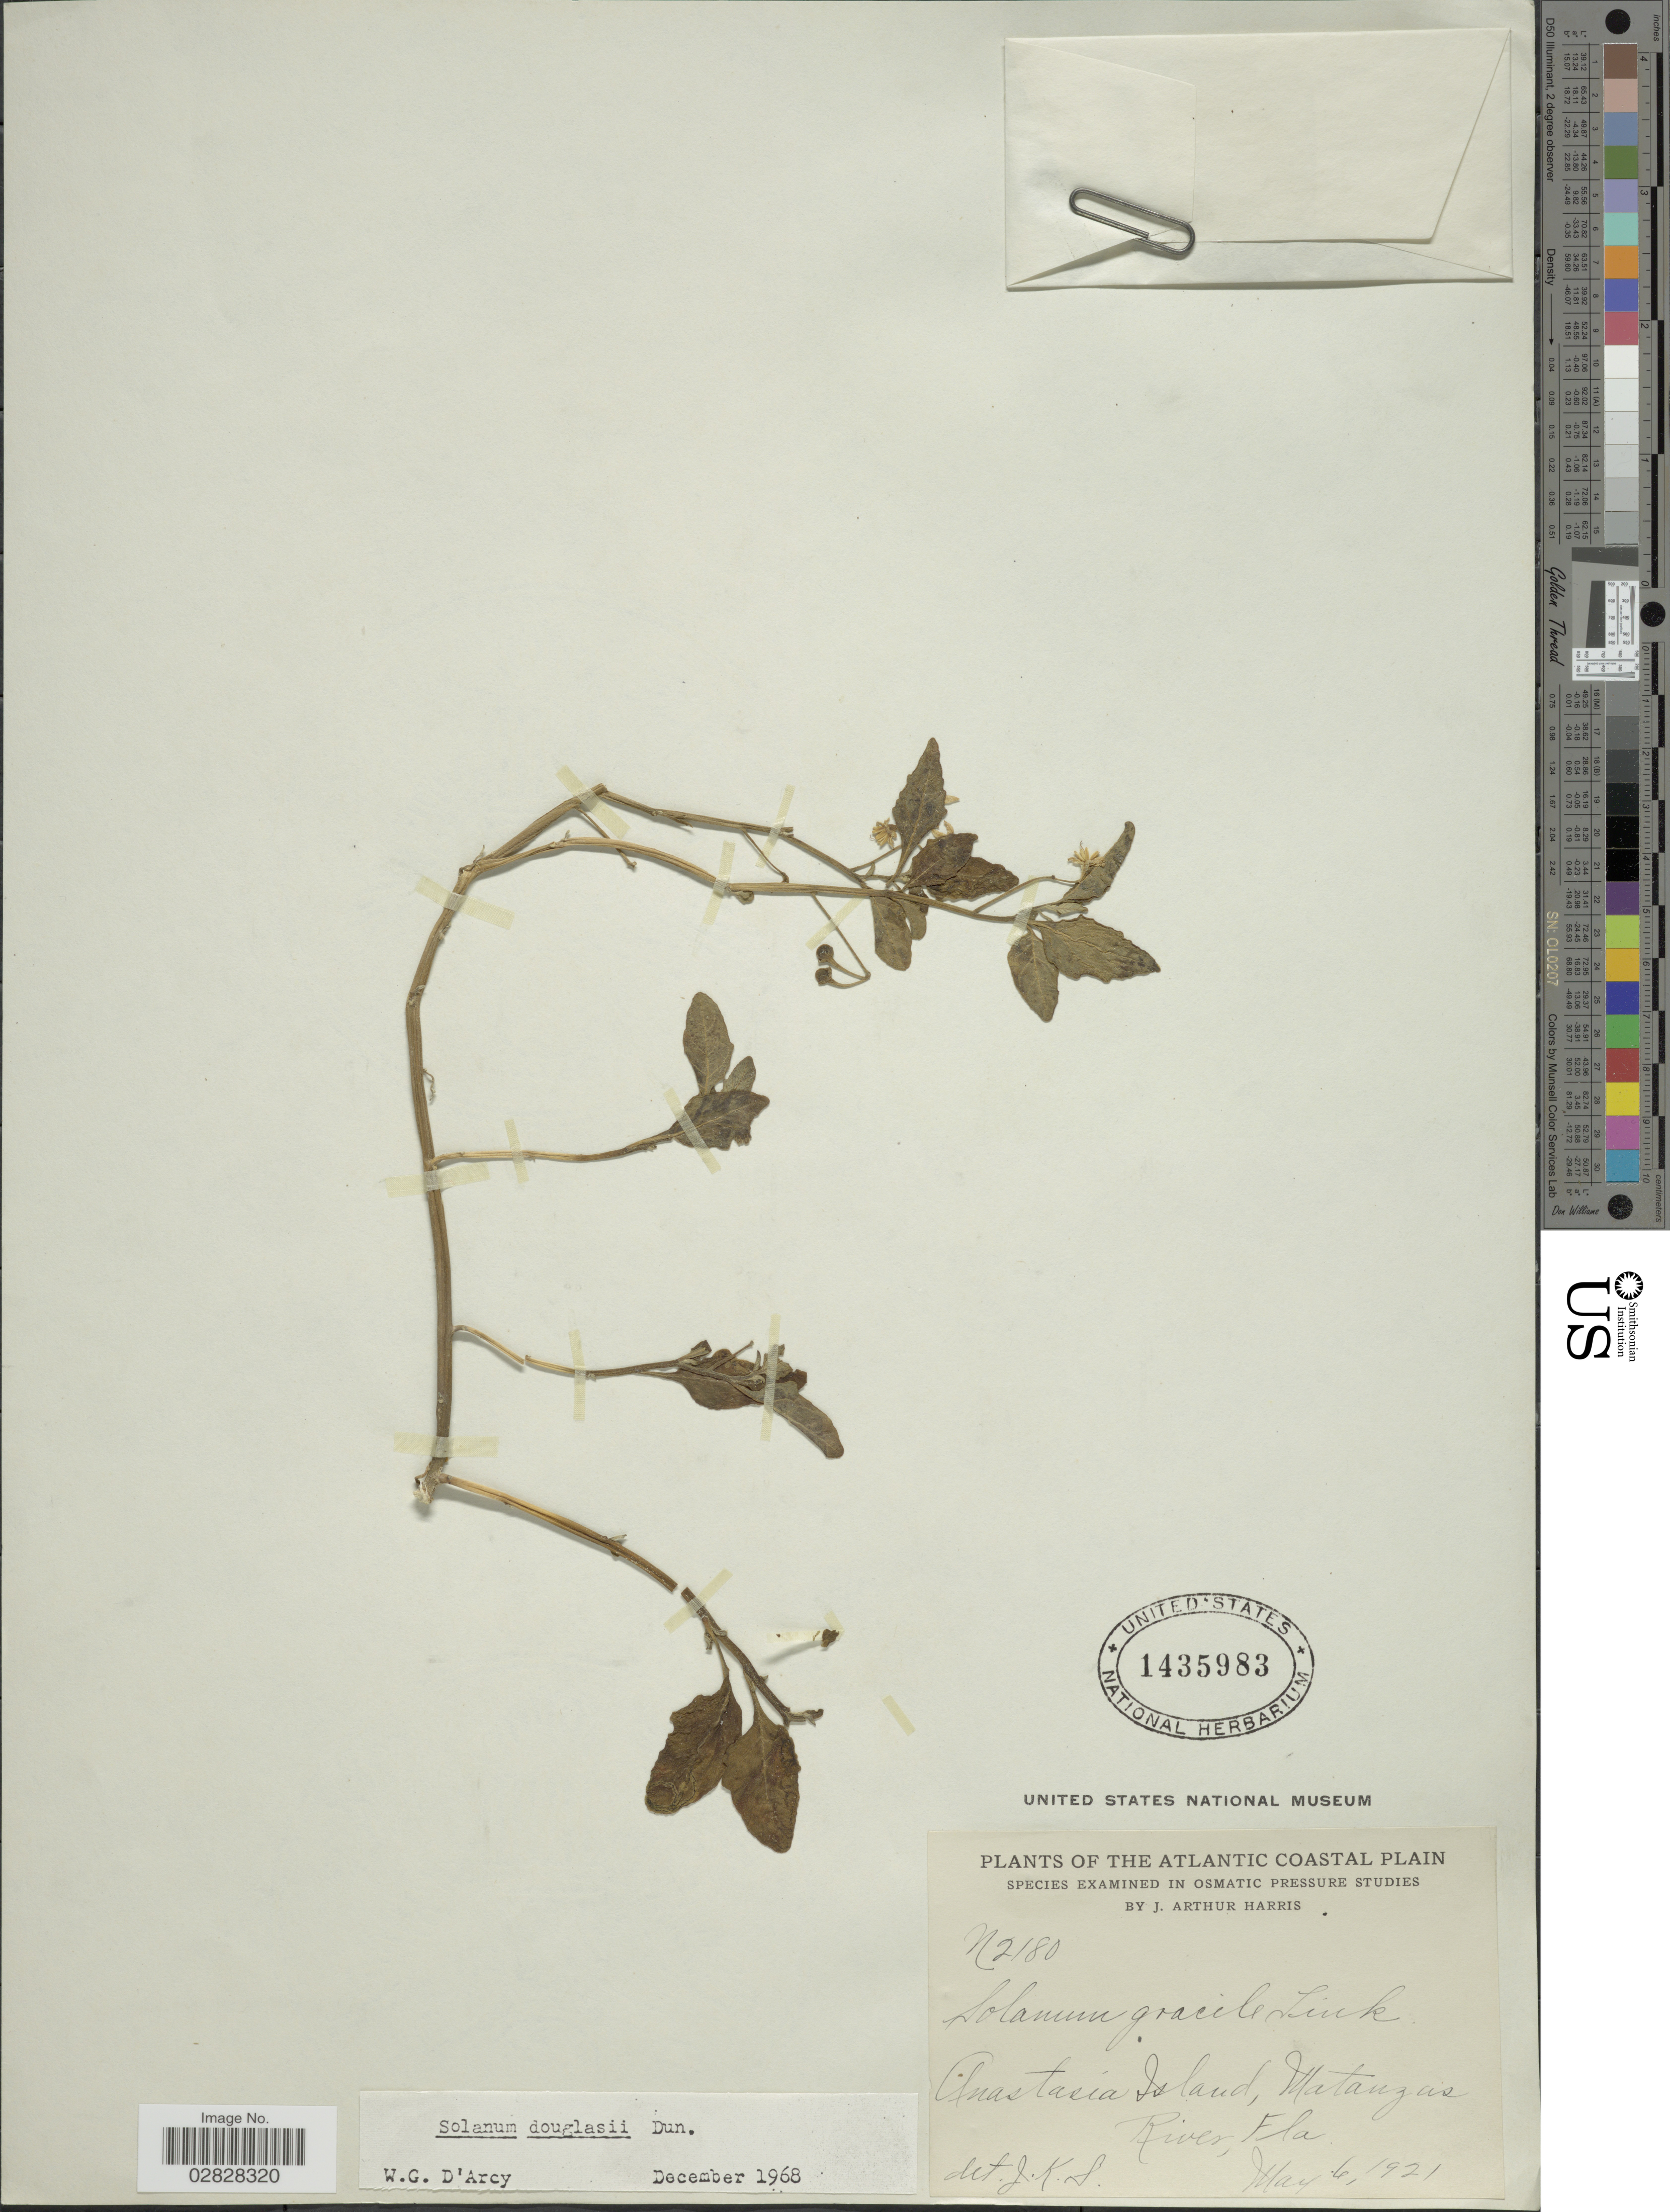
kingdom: Plantae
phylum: Tracheophyta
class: Magnoliopsida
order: Solanales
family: Solanaceae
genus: Solanum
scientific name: Solanum douglasii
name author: Dunal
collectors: J. A. Harris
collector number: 2180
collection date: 1921-05-06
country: United States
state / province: Florida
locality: Atlantic Coastal Plain. Anastasia Island. Matangas River.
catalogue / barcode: US 1435983